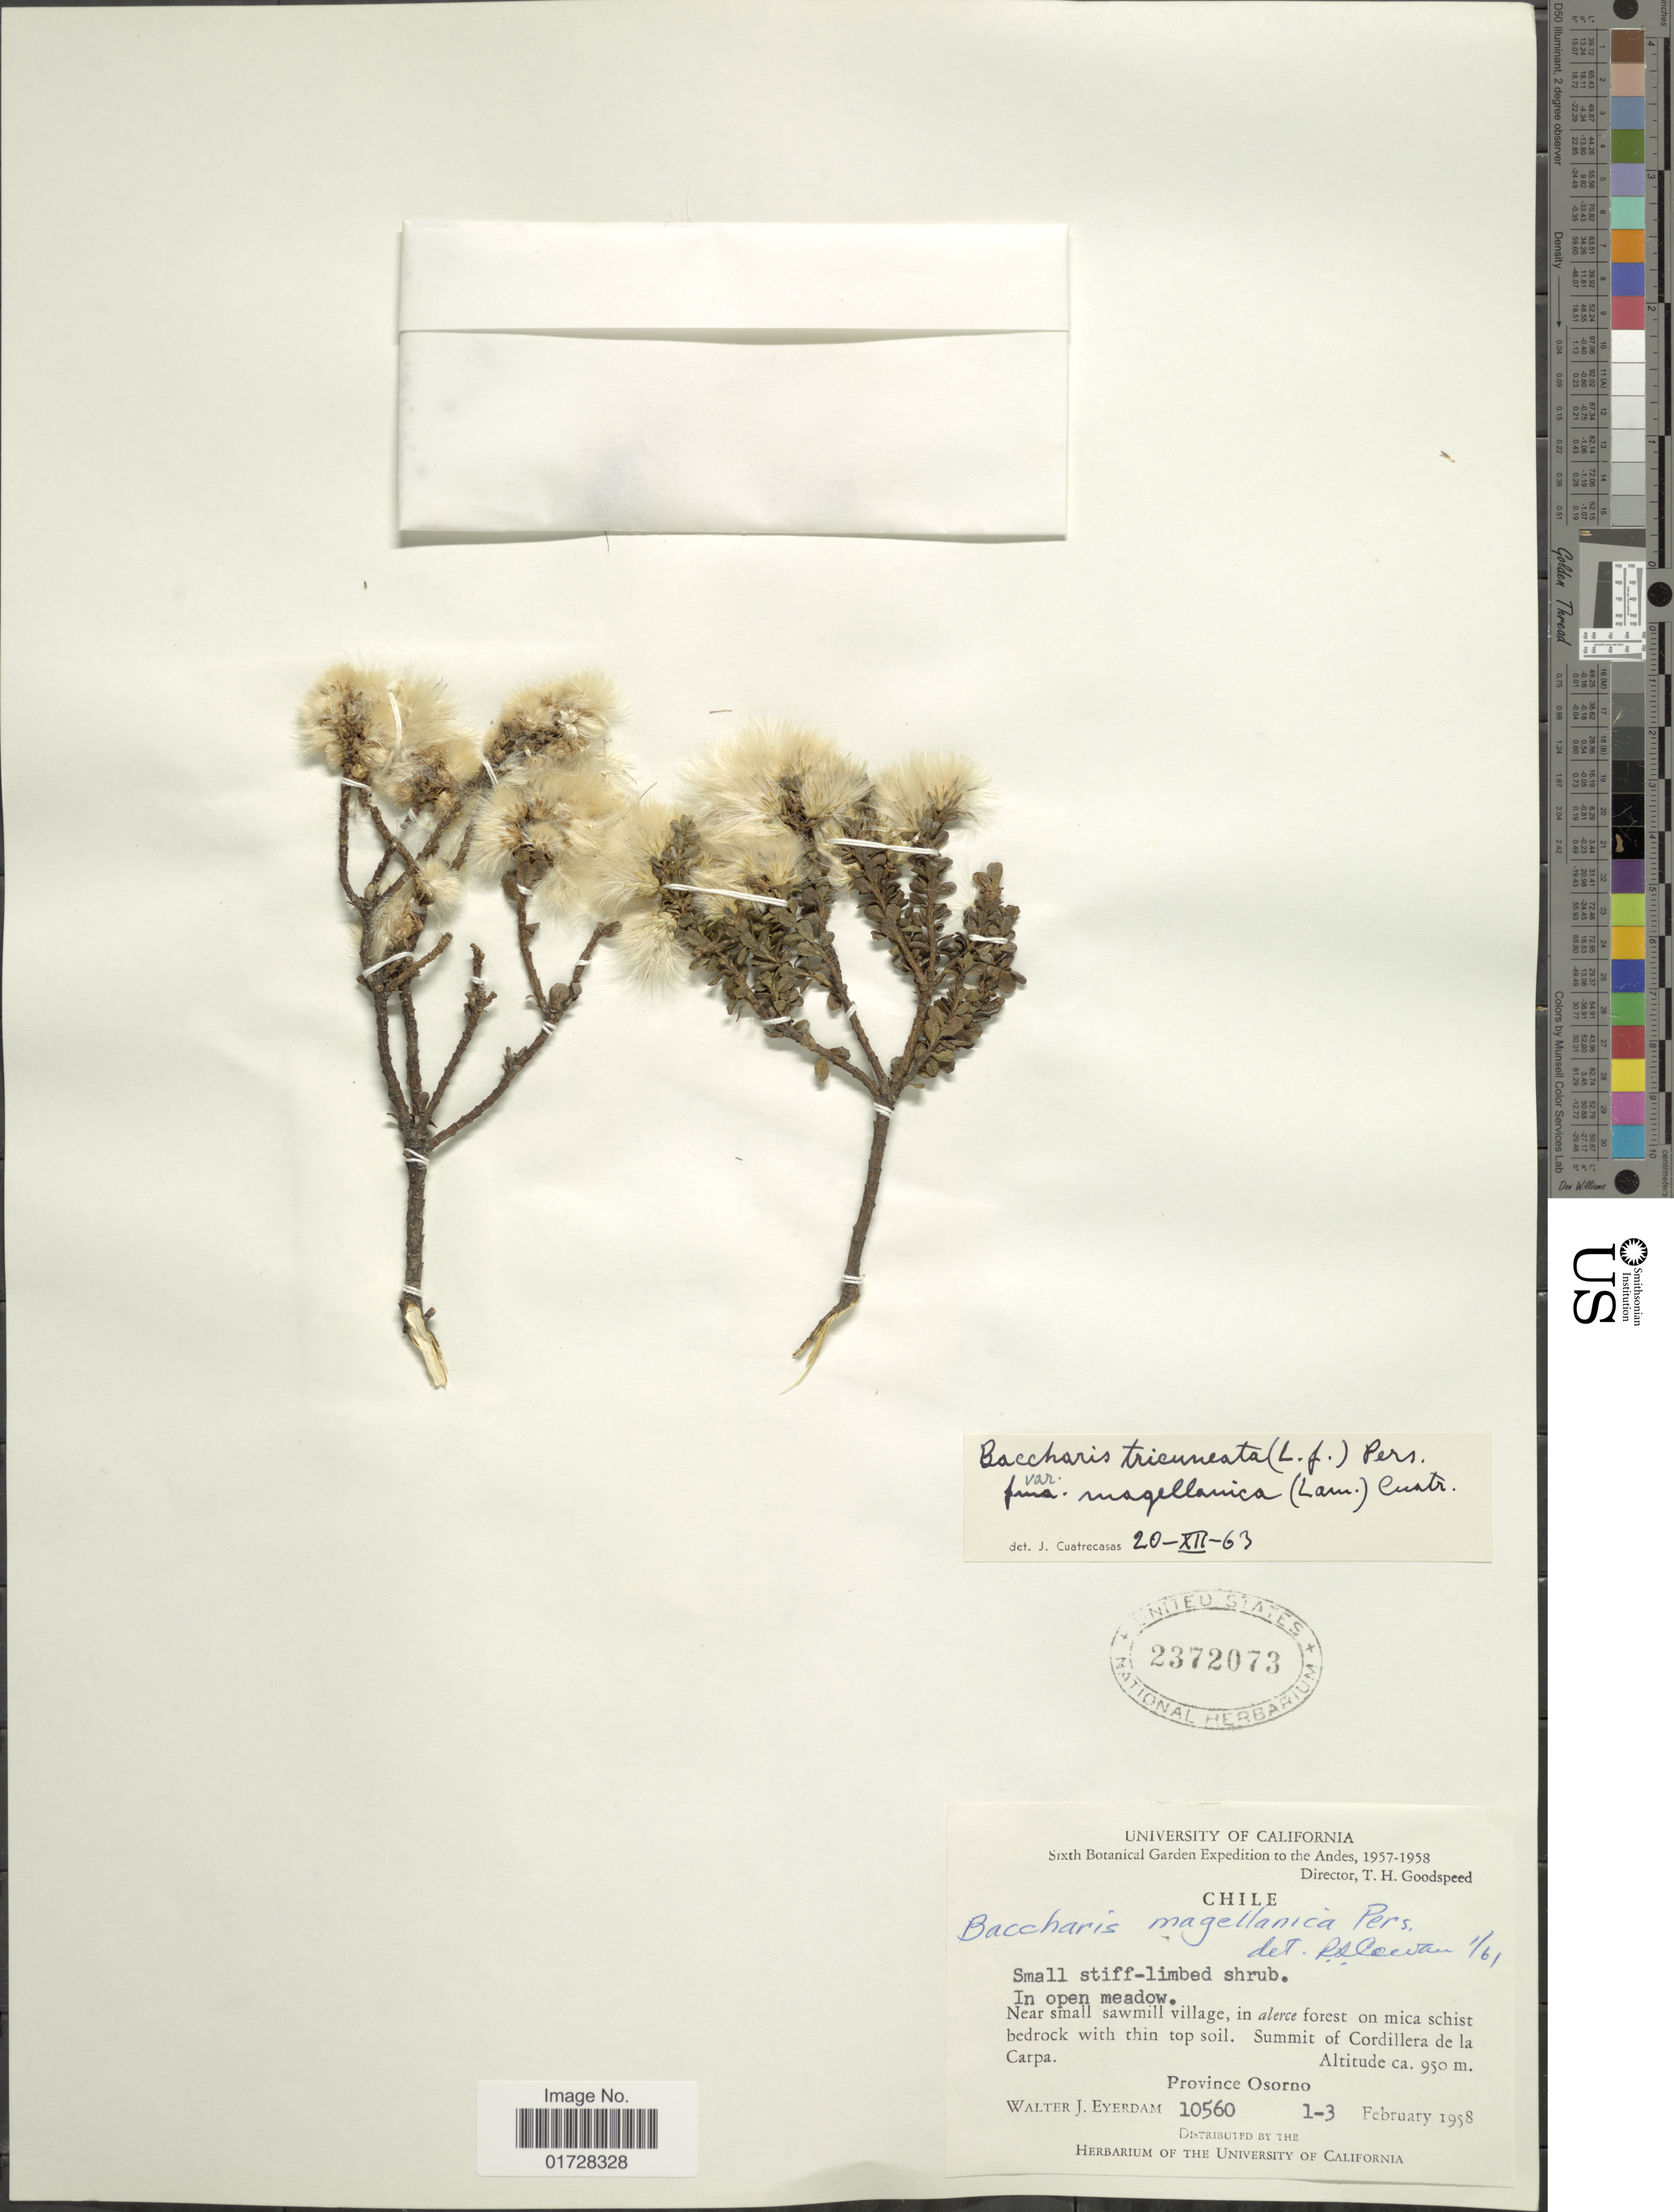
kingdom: Plantae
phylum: Tracheophyta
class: Magnoliopsida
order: Asterales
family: Asteraceae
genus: Baccharis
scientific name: Baccharis tricuneata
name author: (L. f.) Pers.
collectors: W. J. Eyerdam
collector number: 10560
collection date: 1958-02-01/1958-02-03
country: Chile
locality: Andes, Summit of Cordillera de la Carpa, Province Osorno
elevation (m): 950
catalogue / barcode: US 2372073